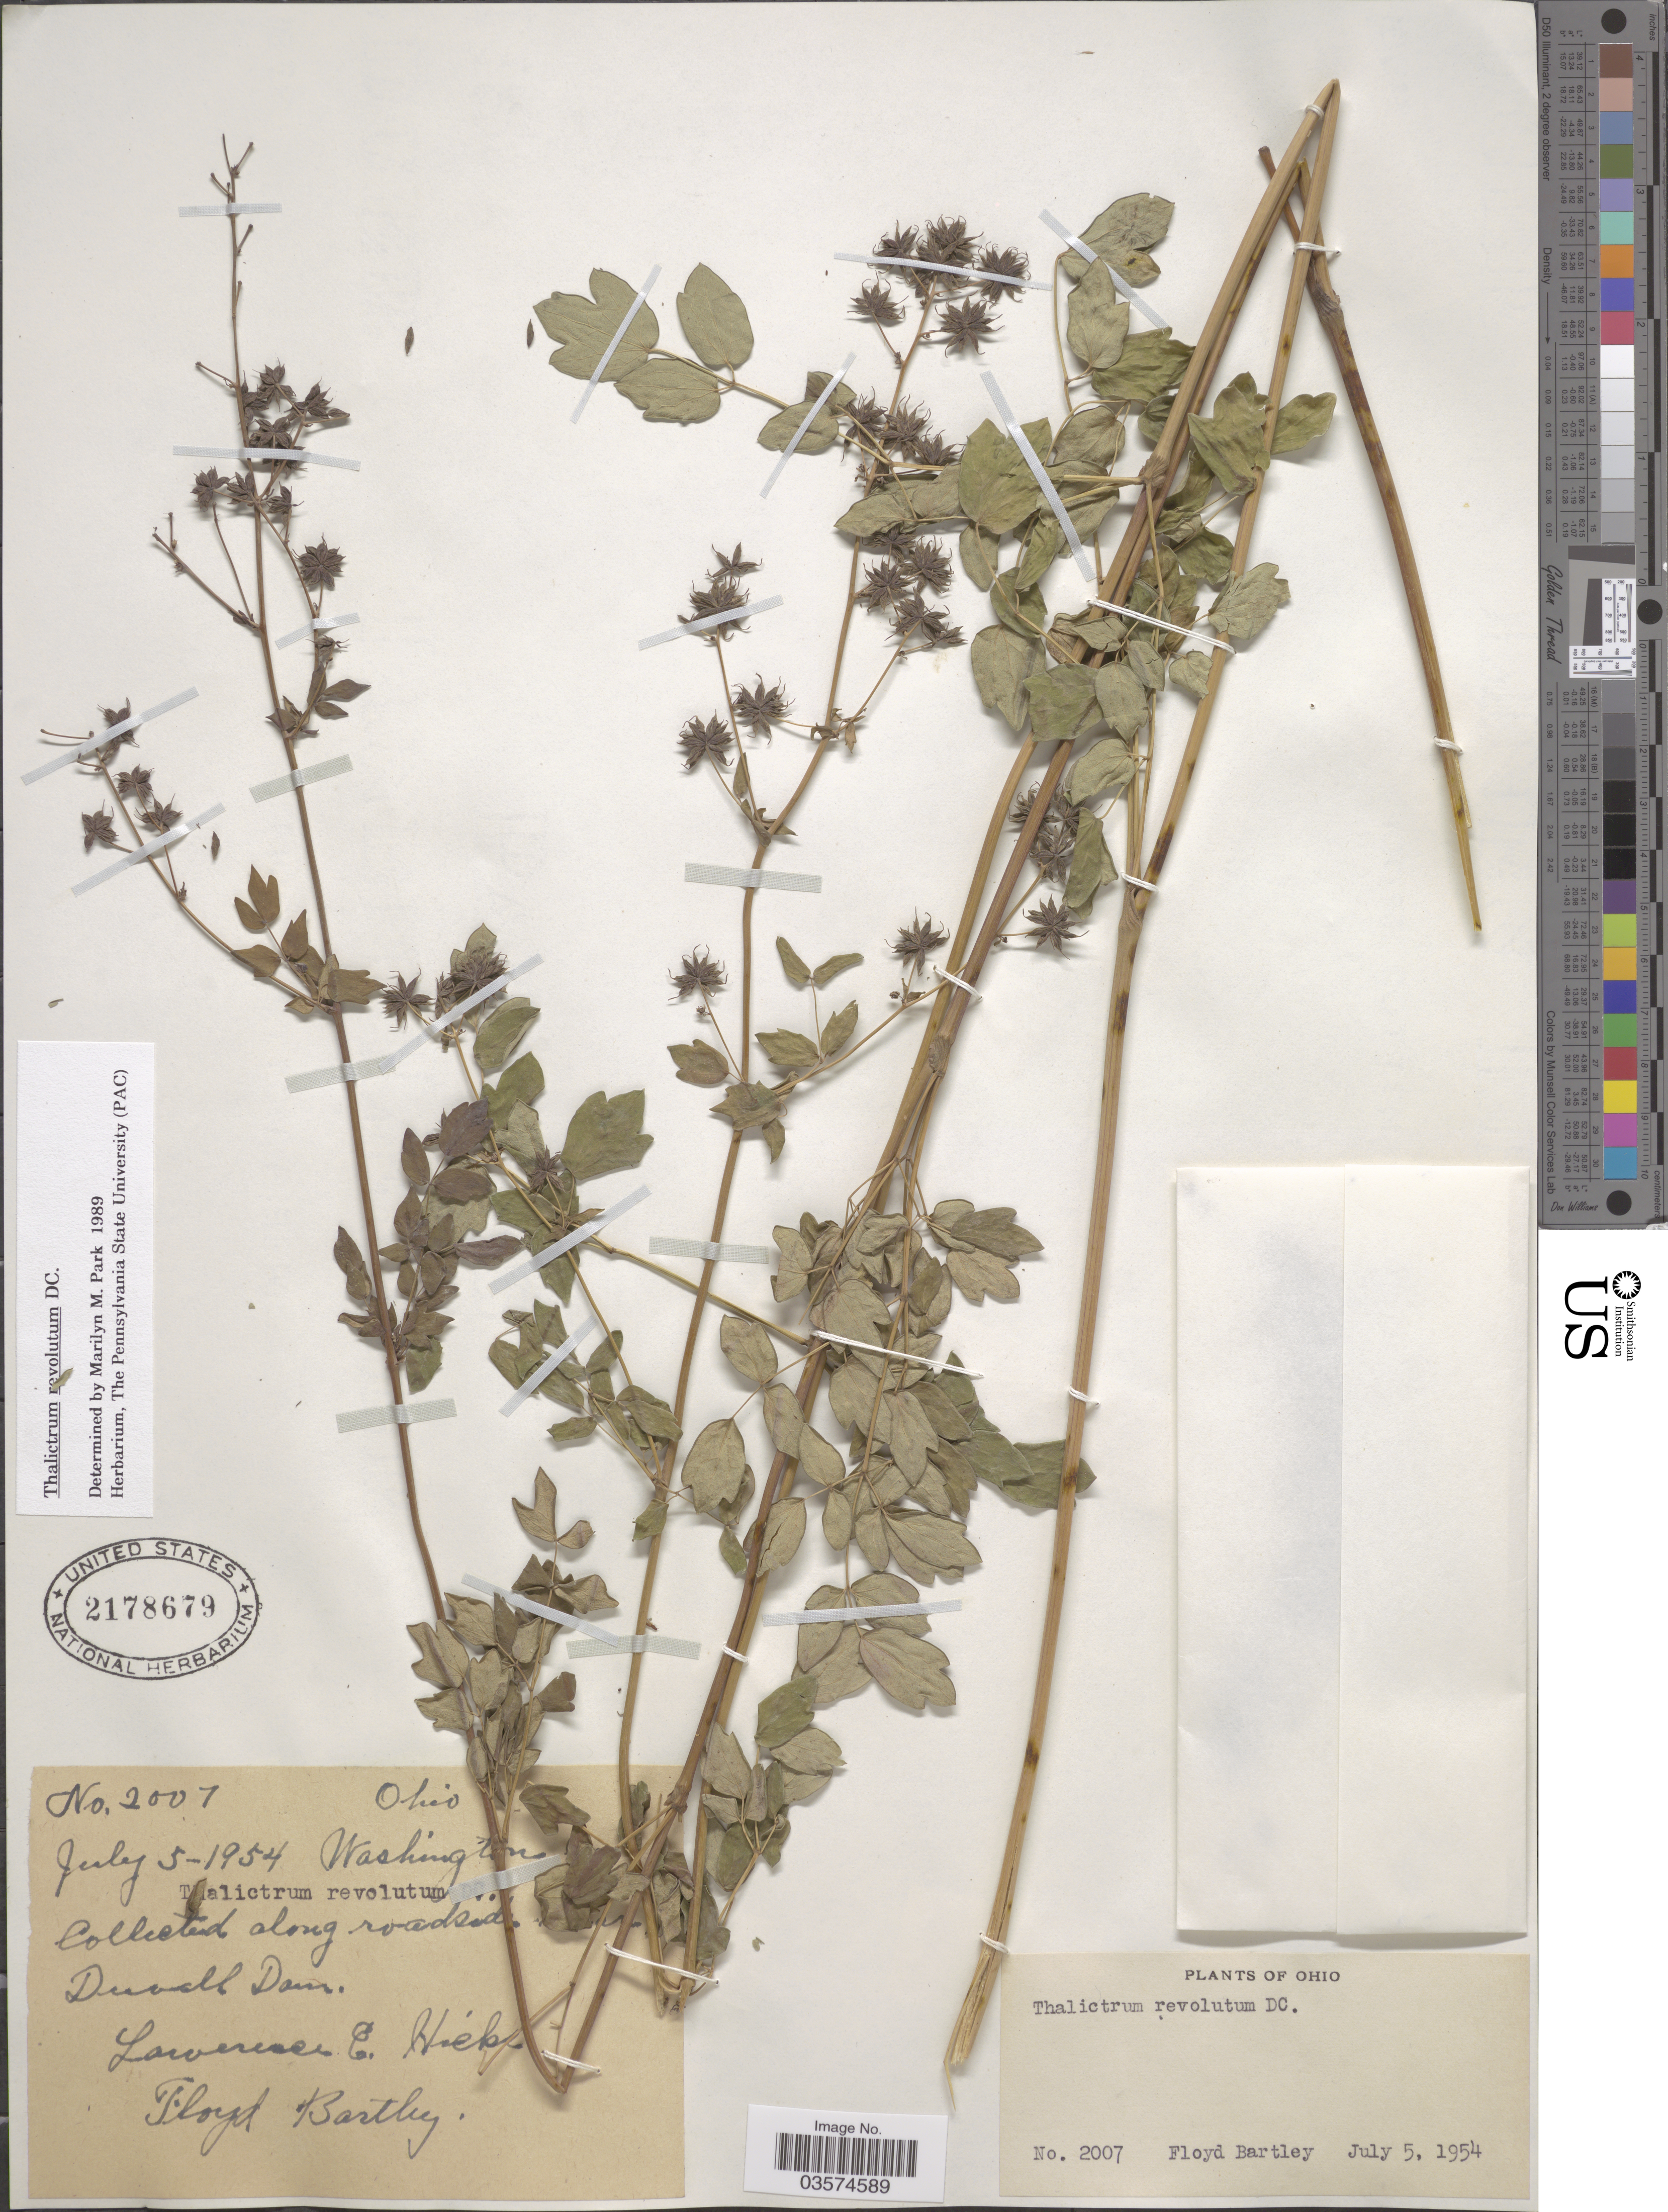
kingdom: Plantae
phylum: Tracheophyta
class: Magnoliopsida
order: Ranunculales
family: Ranunculaceae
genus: Thalictrum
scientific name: Thalictrum amphibolum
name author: Greene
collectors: F. Bartley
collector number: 2007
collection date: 1954-07-05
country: United States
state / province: Ohio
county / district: Washington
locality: Along roadside Duvall Dam.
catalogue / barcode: US 2178679